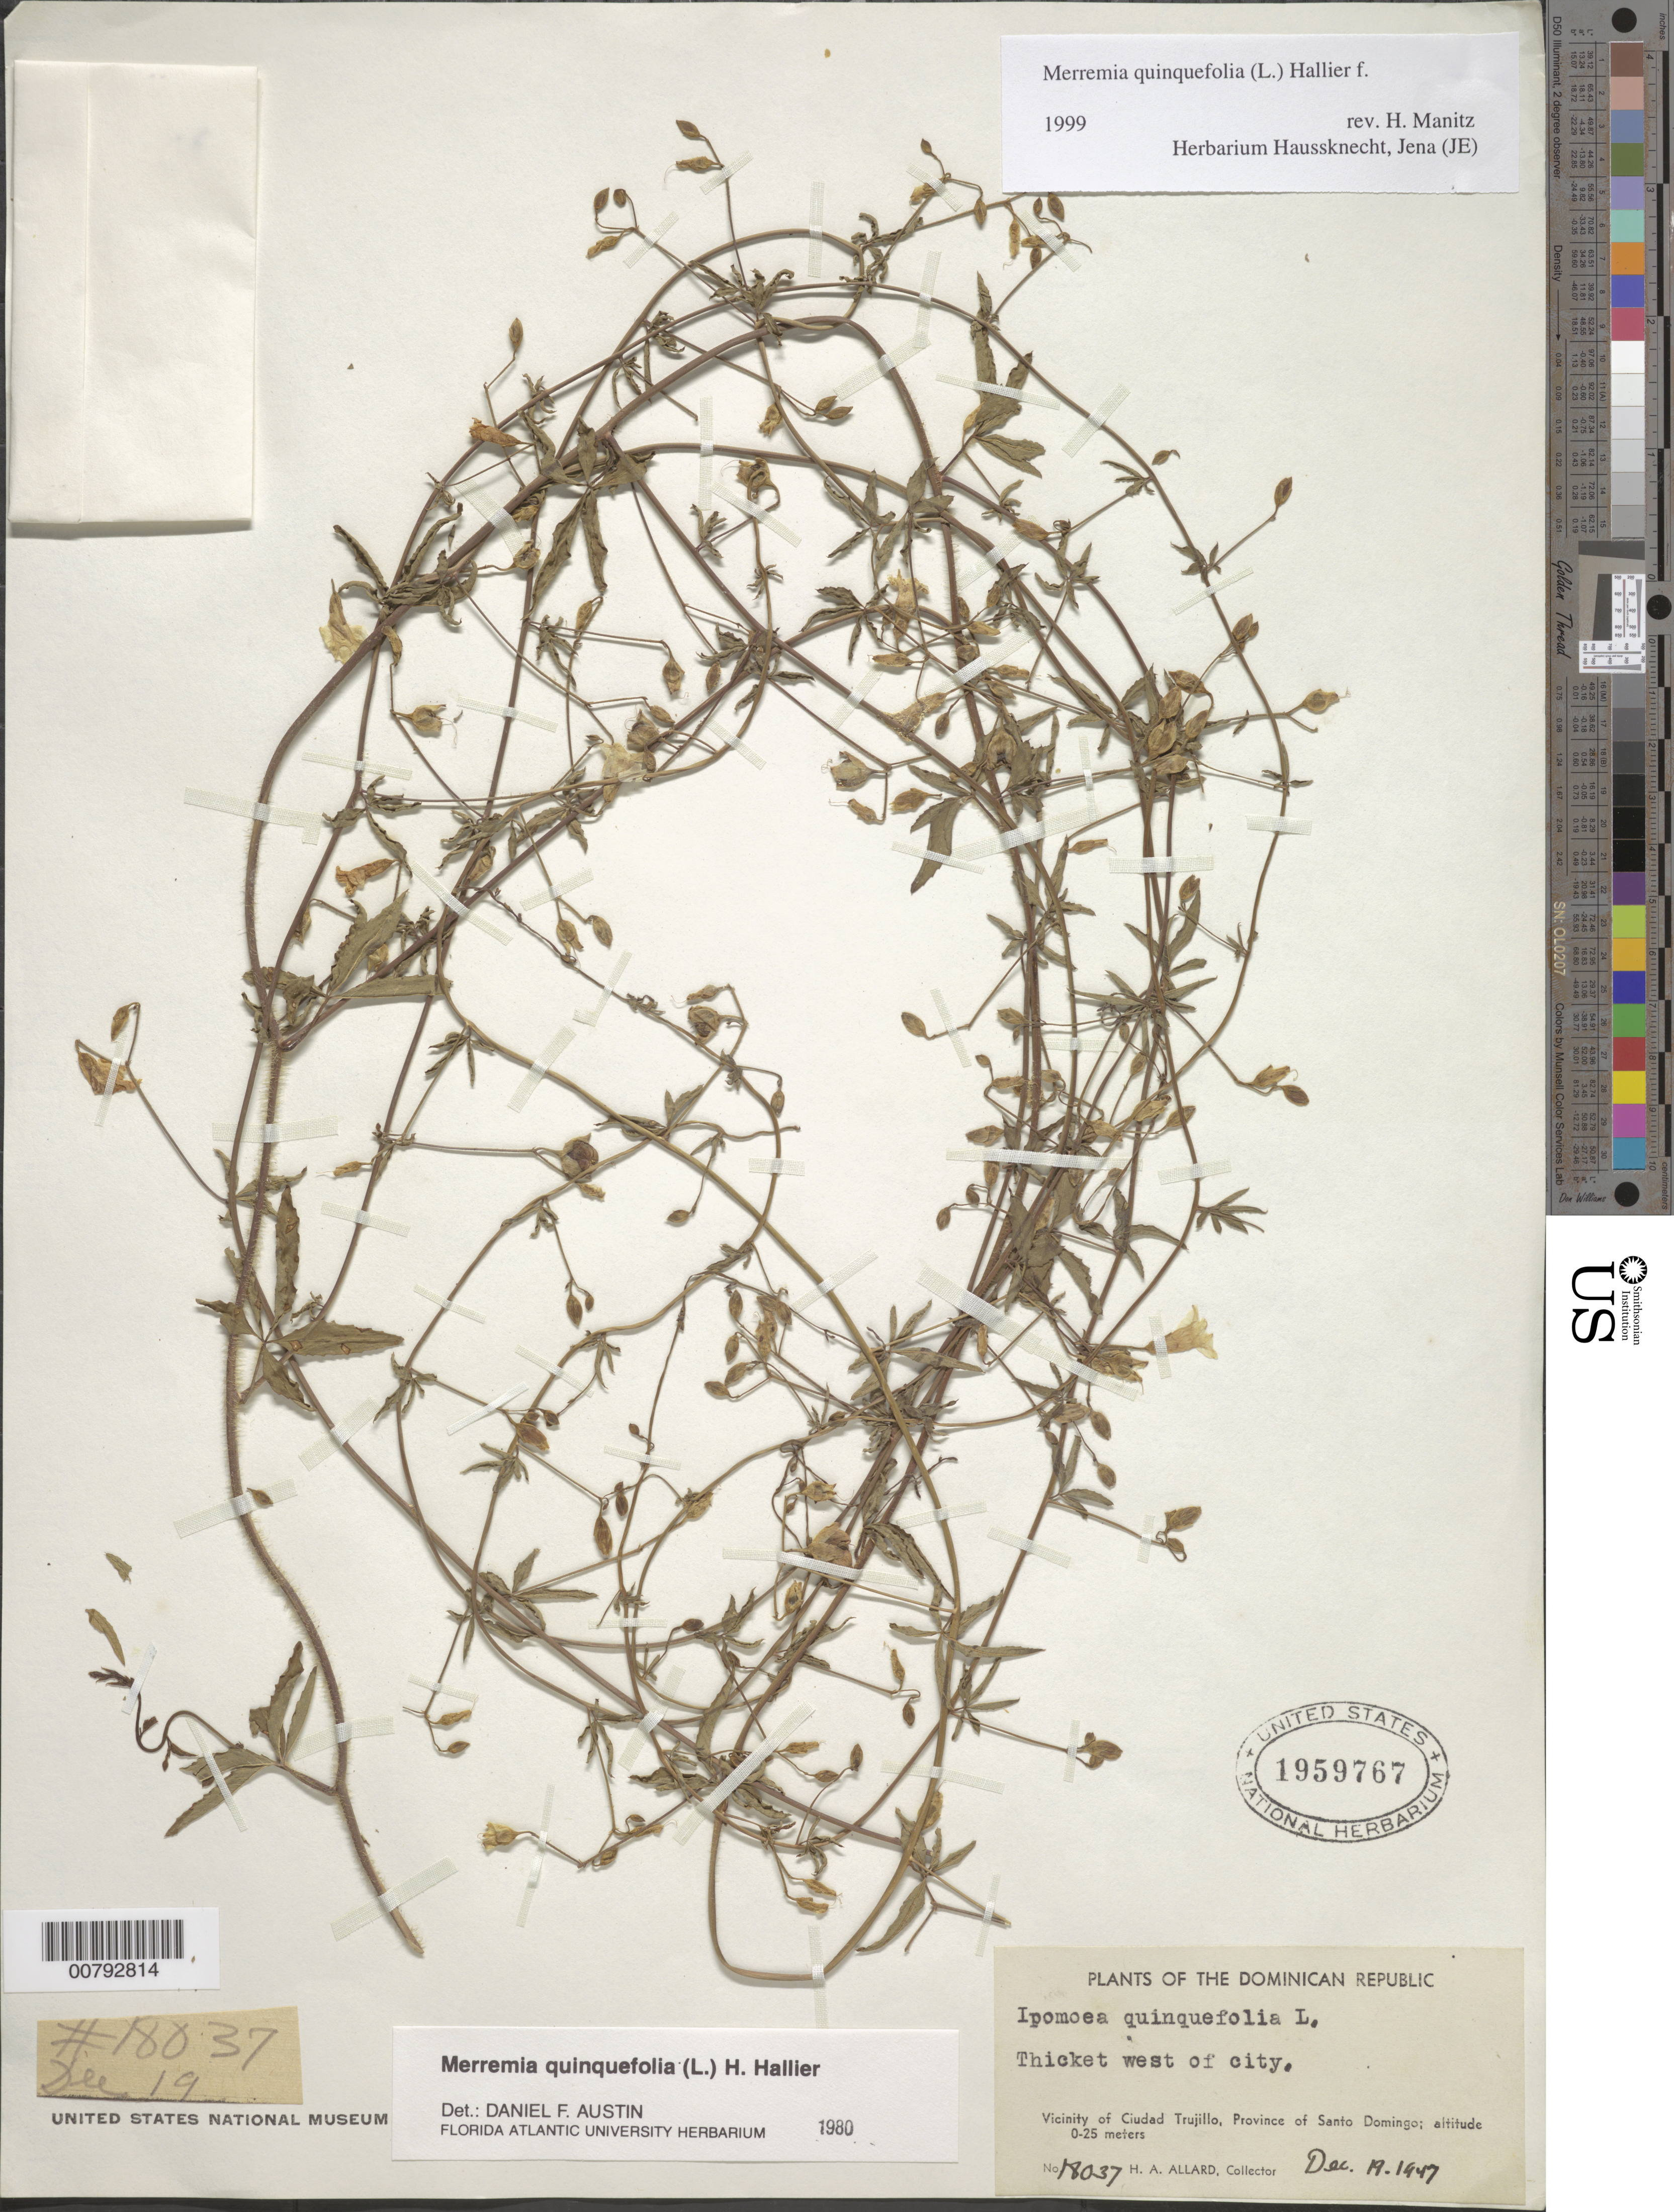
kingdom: Plantae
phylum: Tracheophyta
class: Magnoliopsida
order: Solanales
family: Convolvulaceae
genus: Distimake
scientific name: Distimake quinquefolius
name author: (L.) A. R. Simões & Staples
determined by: Strong, Mark T., (BOT), Smithsonian Institution - National Museum of Natural History (UNITED STATES)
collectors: H. A. Allard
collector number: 18037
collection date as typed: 19 Dec 1947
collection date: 1947-12-19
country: Dominican Republic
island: Hispaniola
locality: Province of Santo Domingo, vicinity of Ciudad Trujillo, west of city.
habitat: Thicket.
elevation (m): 0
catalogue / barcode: US 1959767